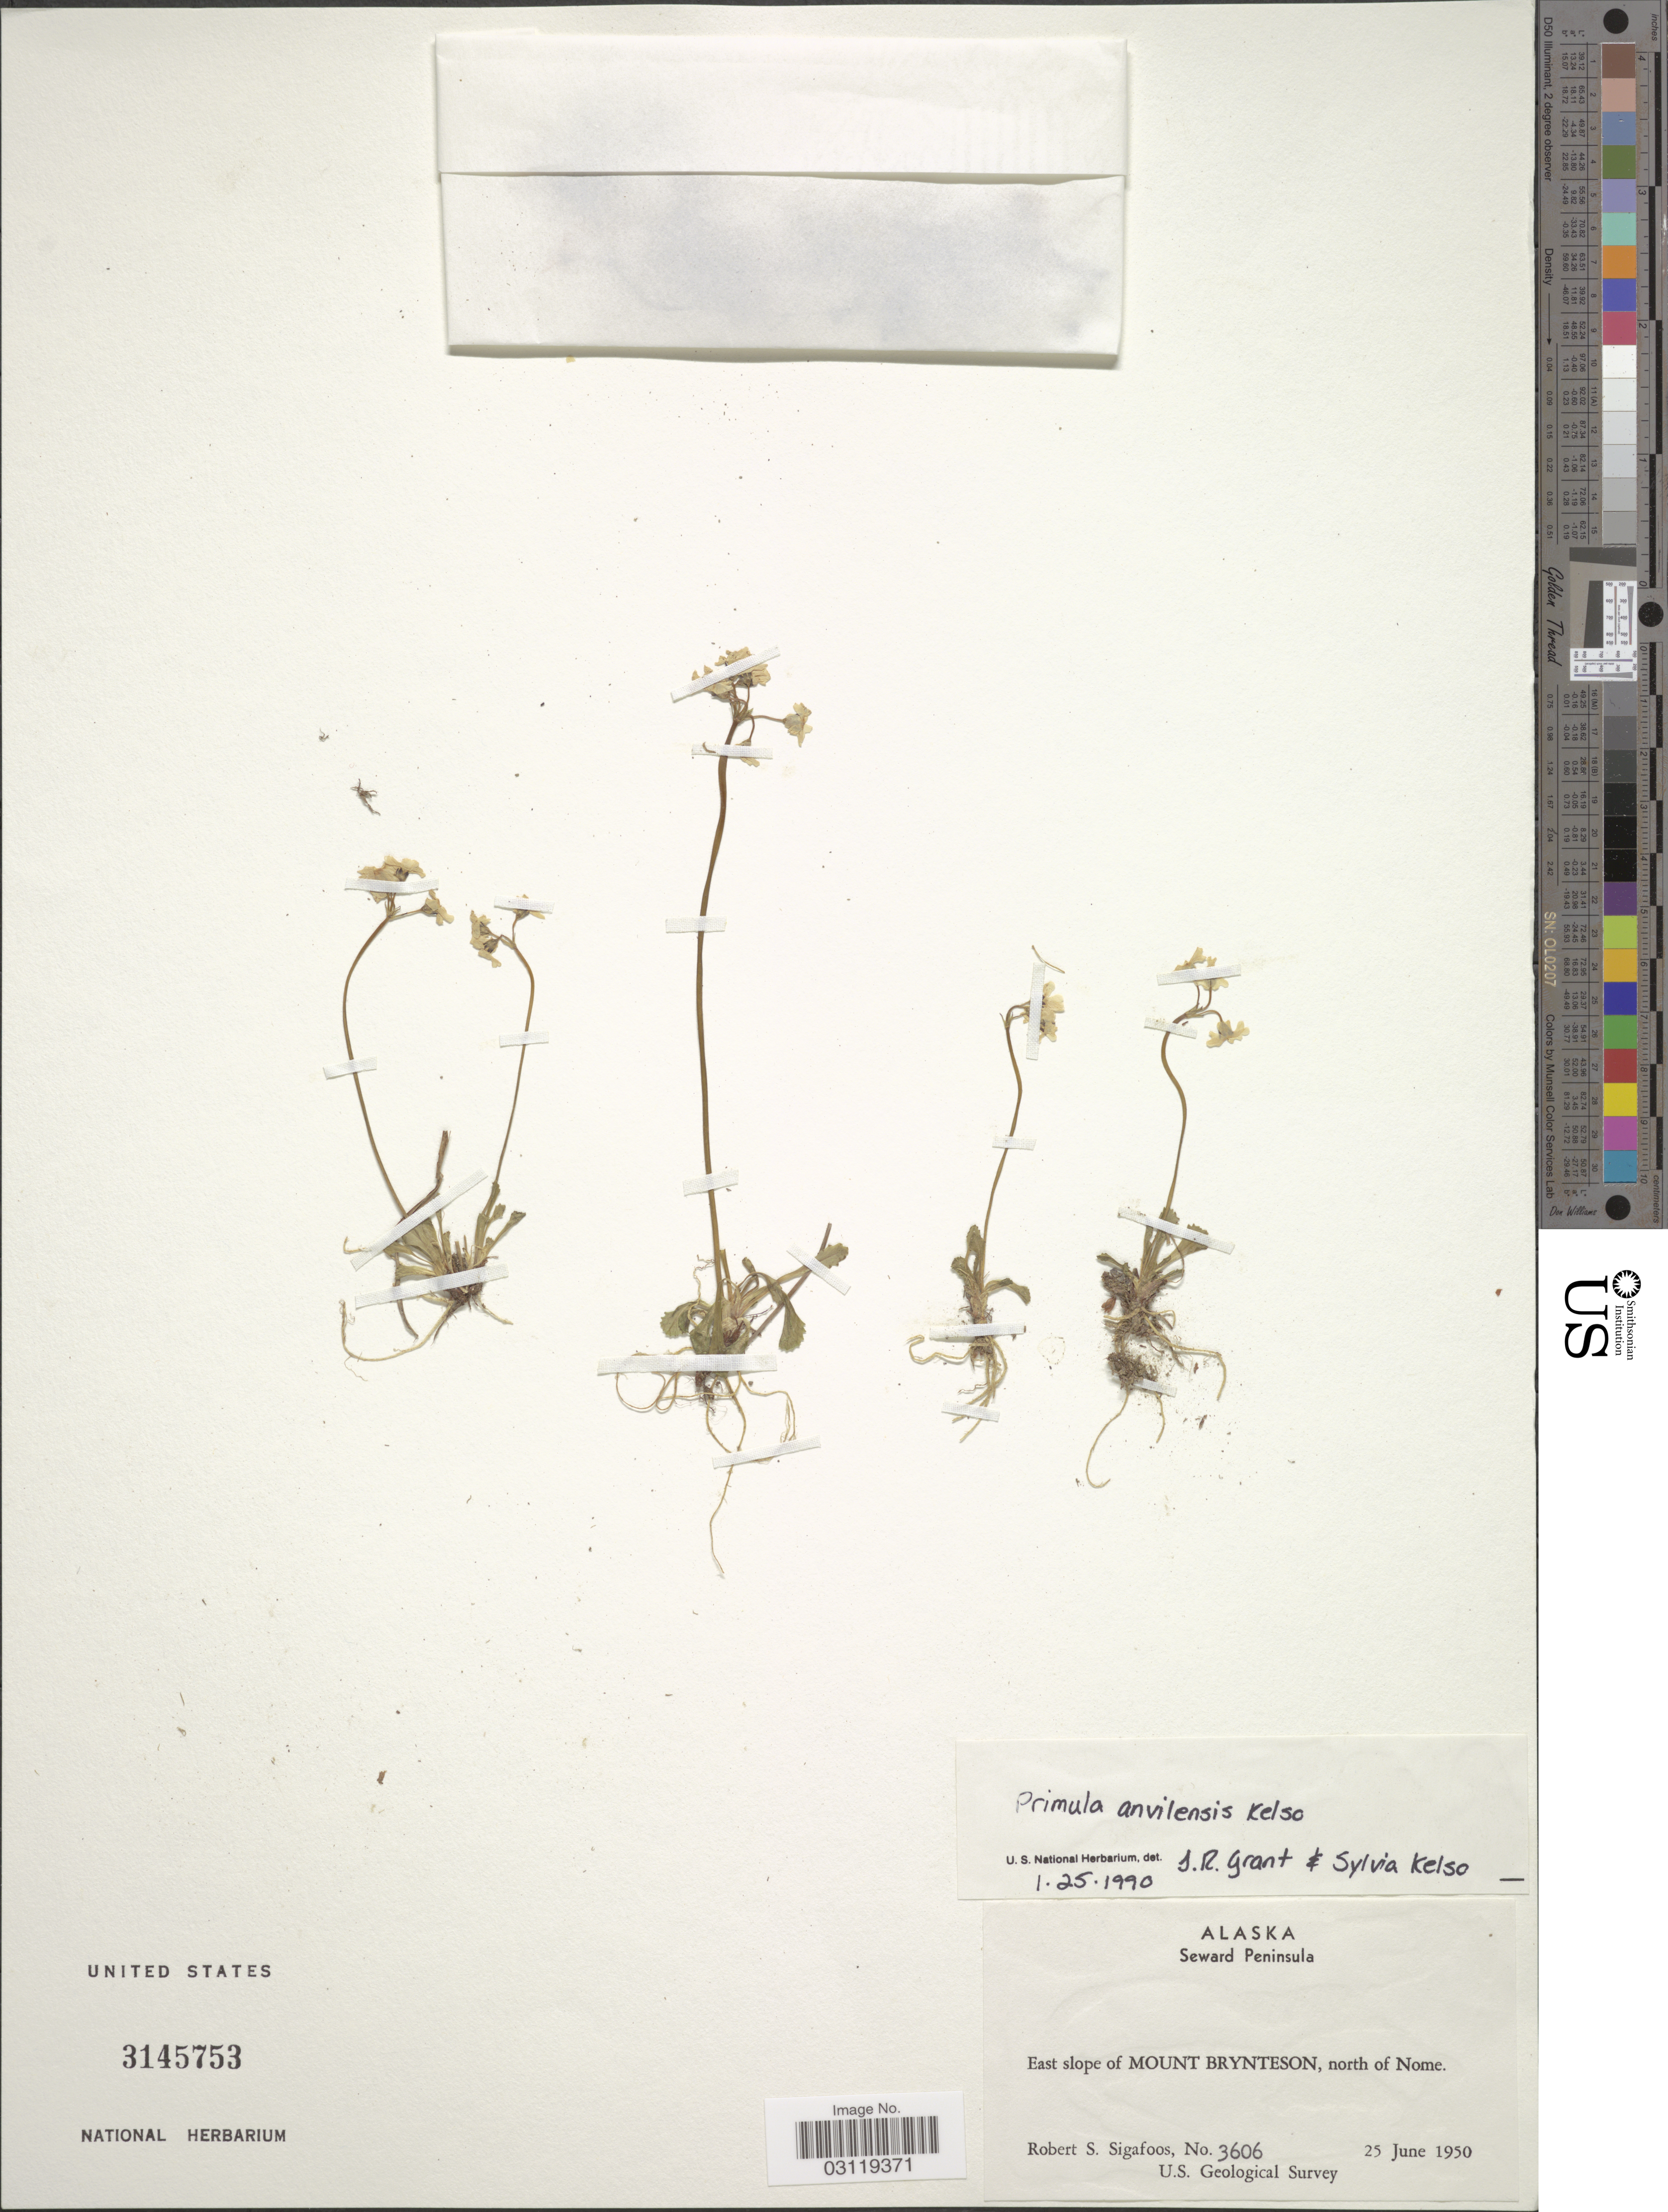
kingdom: Plantae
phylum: Tracheophyta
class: Magnoliopsida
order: Ericales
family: Primulaceae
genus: Primula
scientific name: Primula anvilensis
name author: S. Kelso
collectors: R. Sigafoos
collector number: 3606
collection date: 1950-06-25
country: United States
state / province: Alaska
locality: Seward Peninsula. East slope of Mount Brynteson, north of Nome.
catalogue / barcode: US 3145753